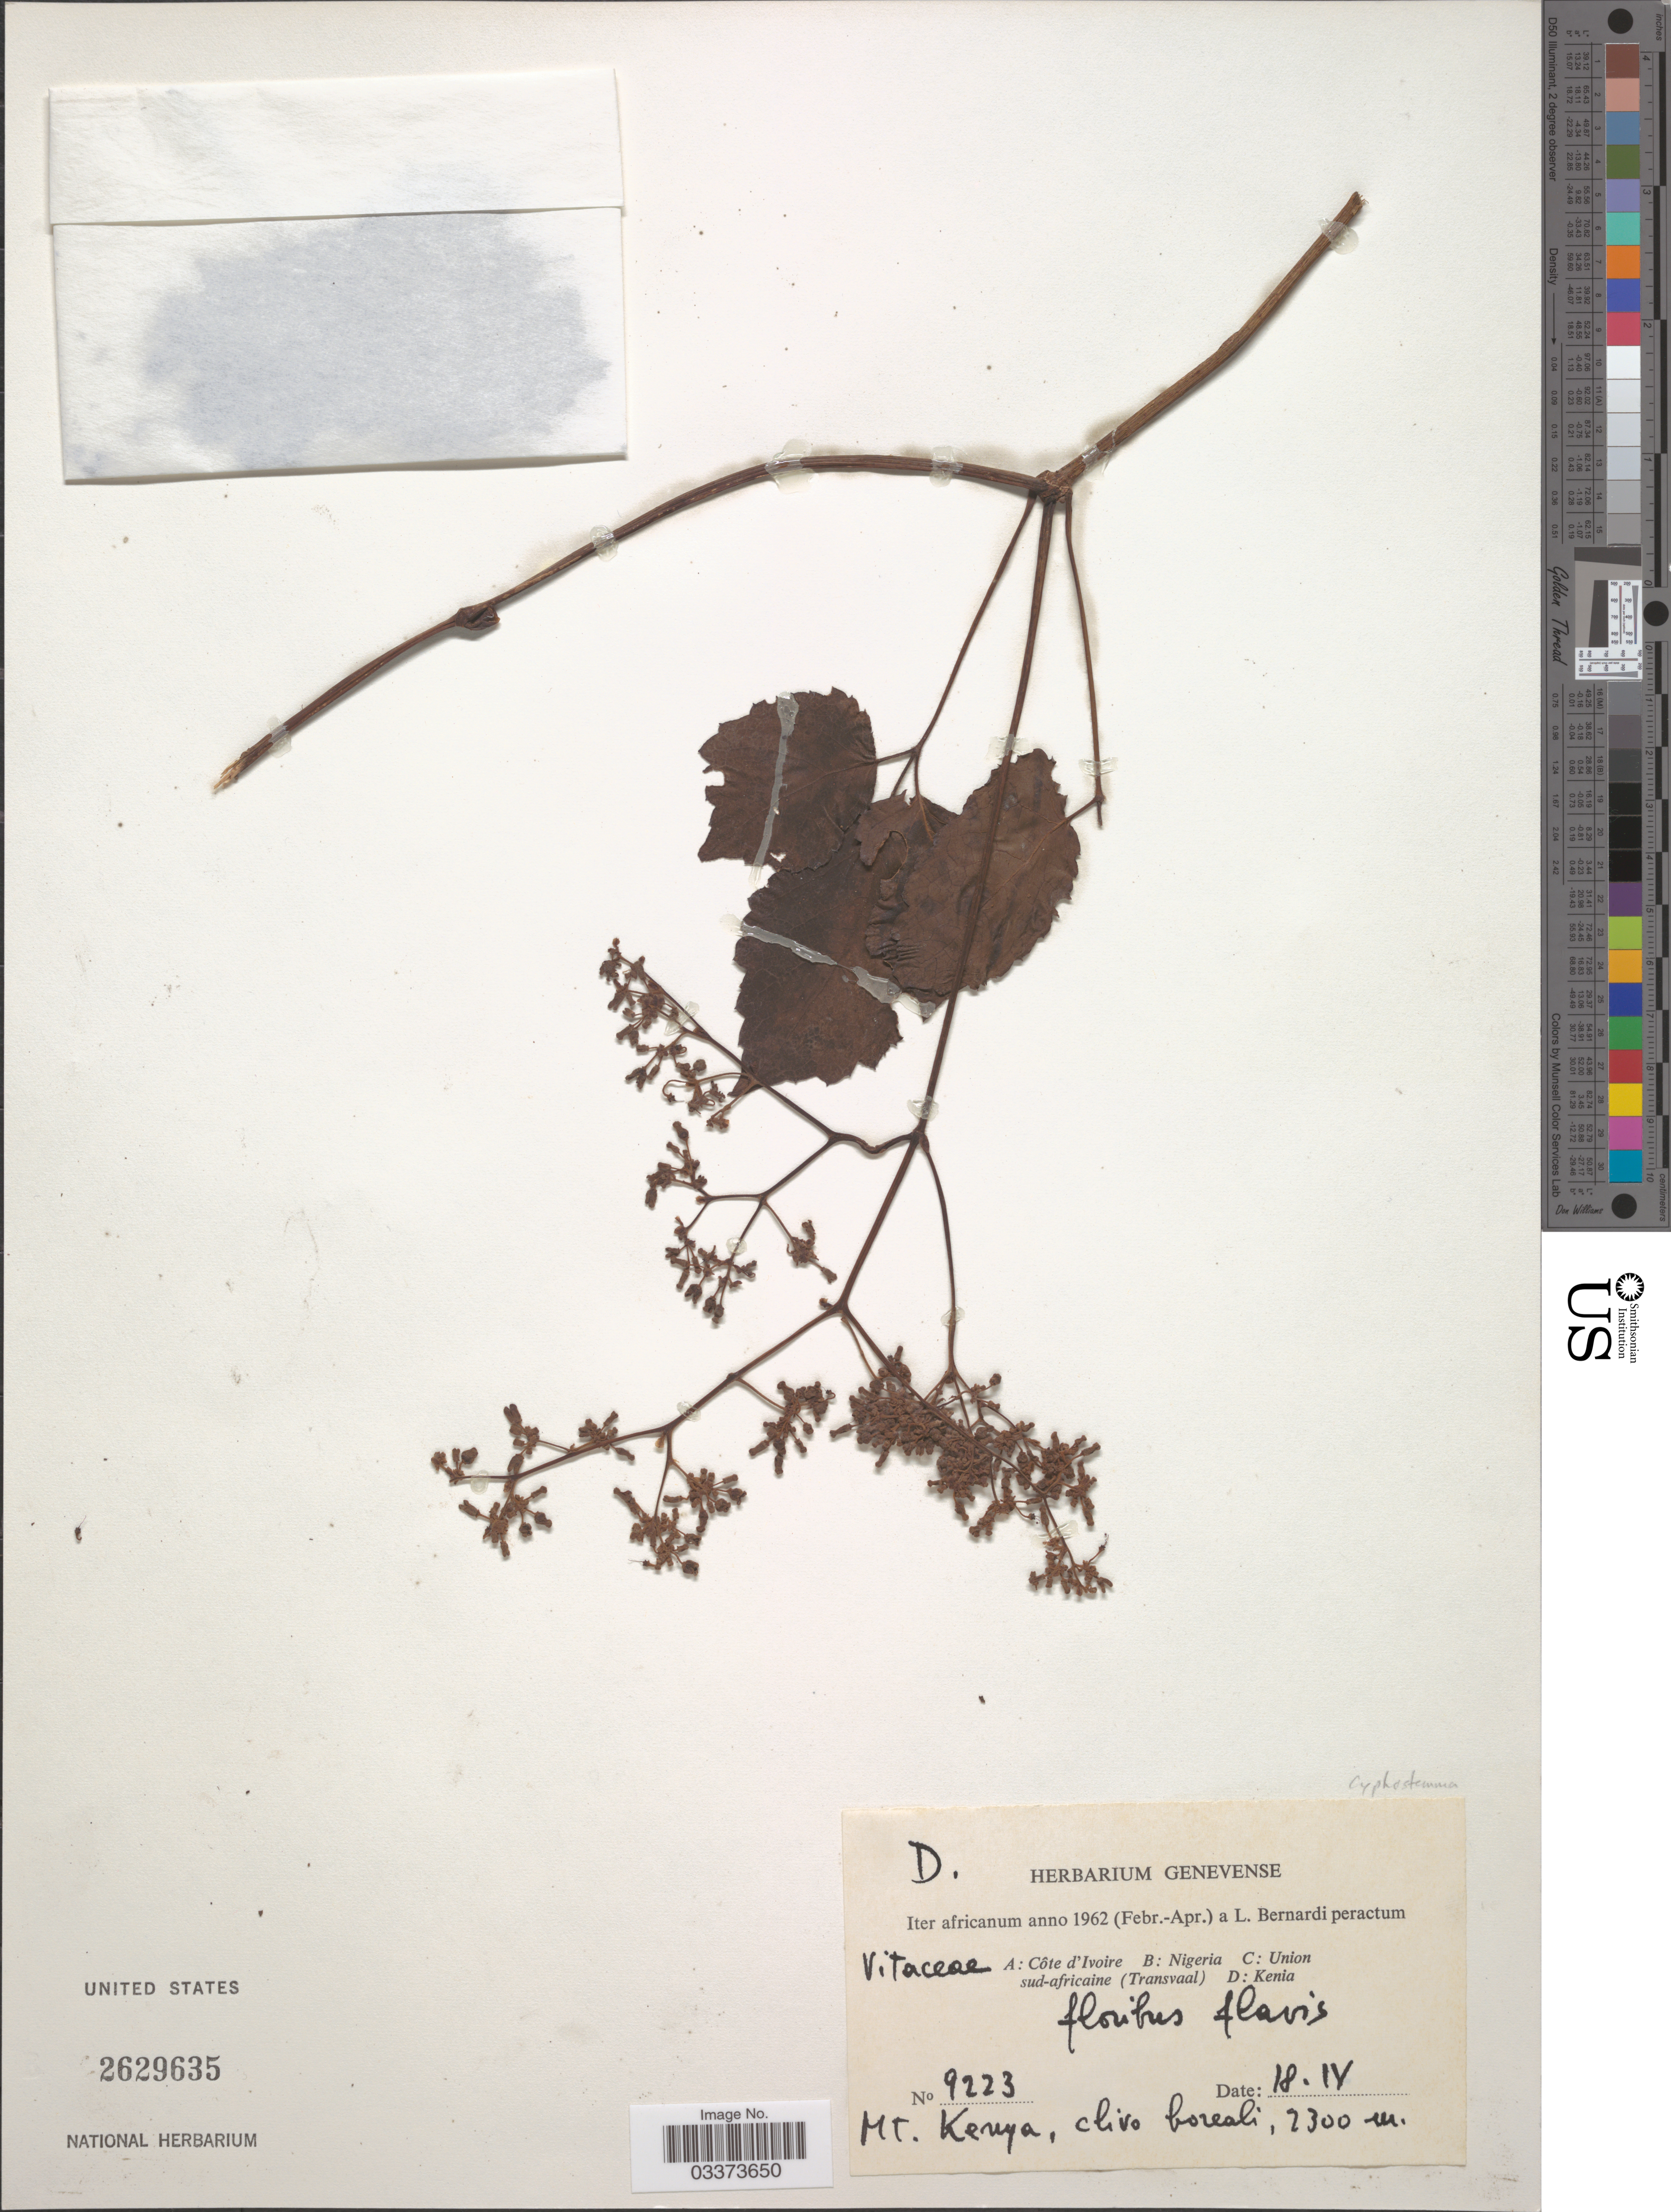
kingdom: Plantae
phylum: Tracheophyta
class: Magnoliopsida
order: Vitales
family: Vitaceae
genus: Cyphostemma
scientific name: Cyphostemma sp.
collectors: L. Bernardi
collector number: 9223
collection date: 1962-04-18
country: Kenya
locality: Kenia. Mt. Kenya.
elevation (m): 2300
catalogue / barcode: US 2629635